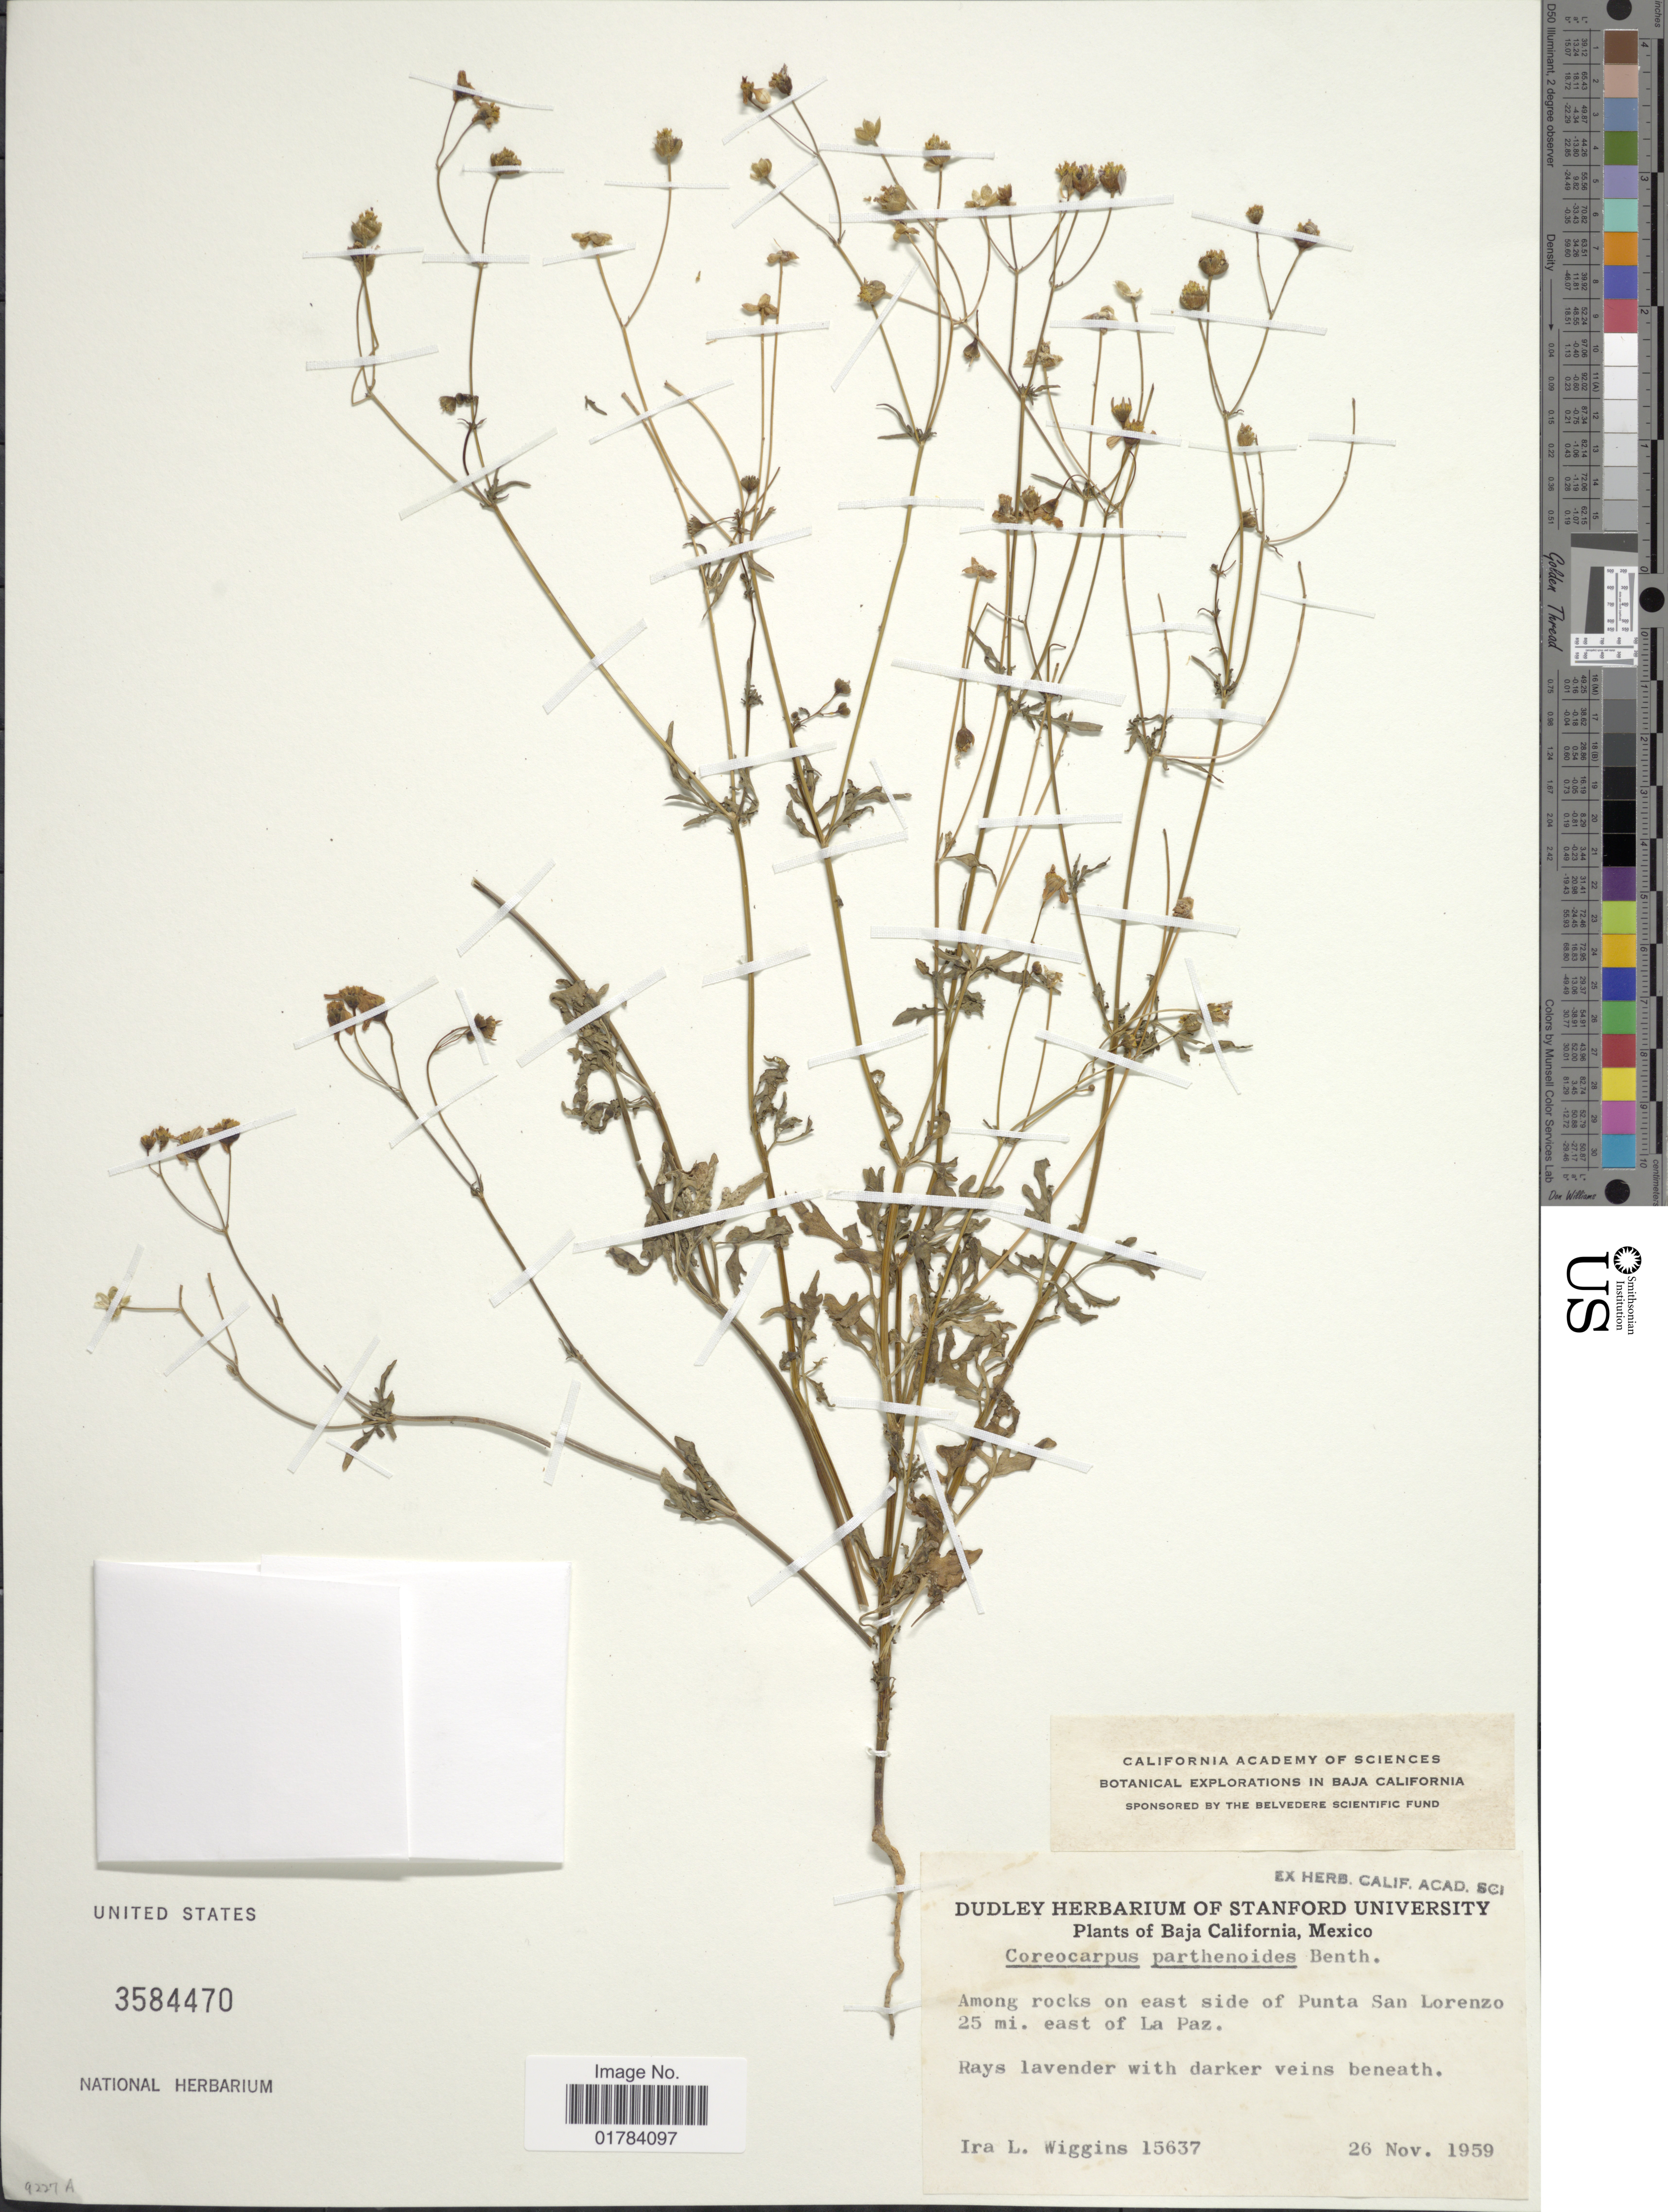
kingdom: Plantae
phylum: Tracheophyta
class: Magnoliopsida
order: Asterales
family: Asteraceae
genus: Coreocarpus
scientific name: Coreocarpus parthenioides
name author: Benth.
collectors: I. L. Wiggins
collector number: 15637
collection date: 1959-11-26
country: Mexico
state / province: Baja California Sur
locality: Among rocks on east side of Punta San Lorenzo 25 mi. east of La Paz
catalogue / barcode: US 3584470